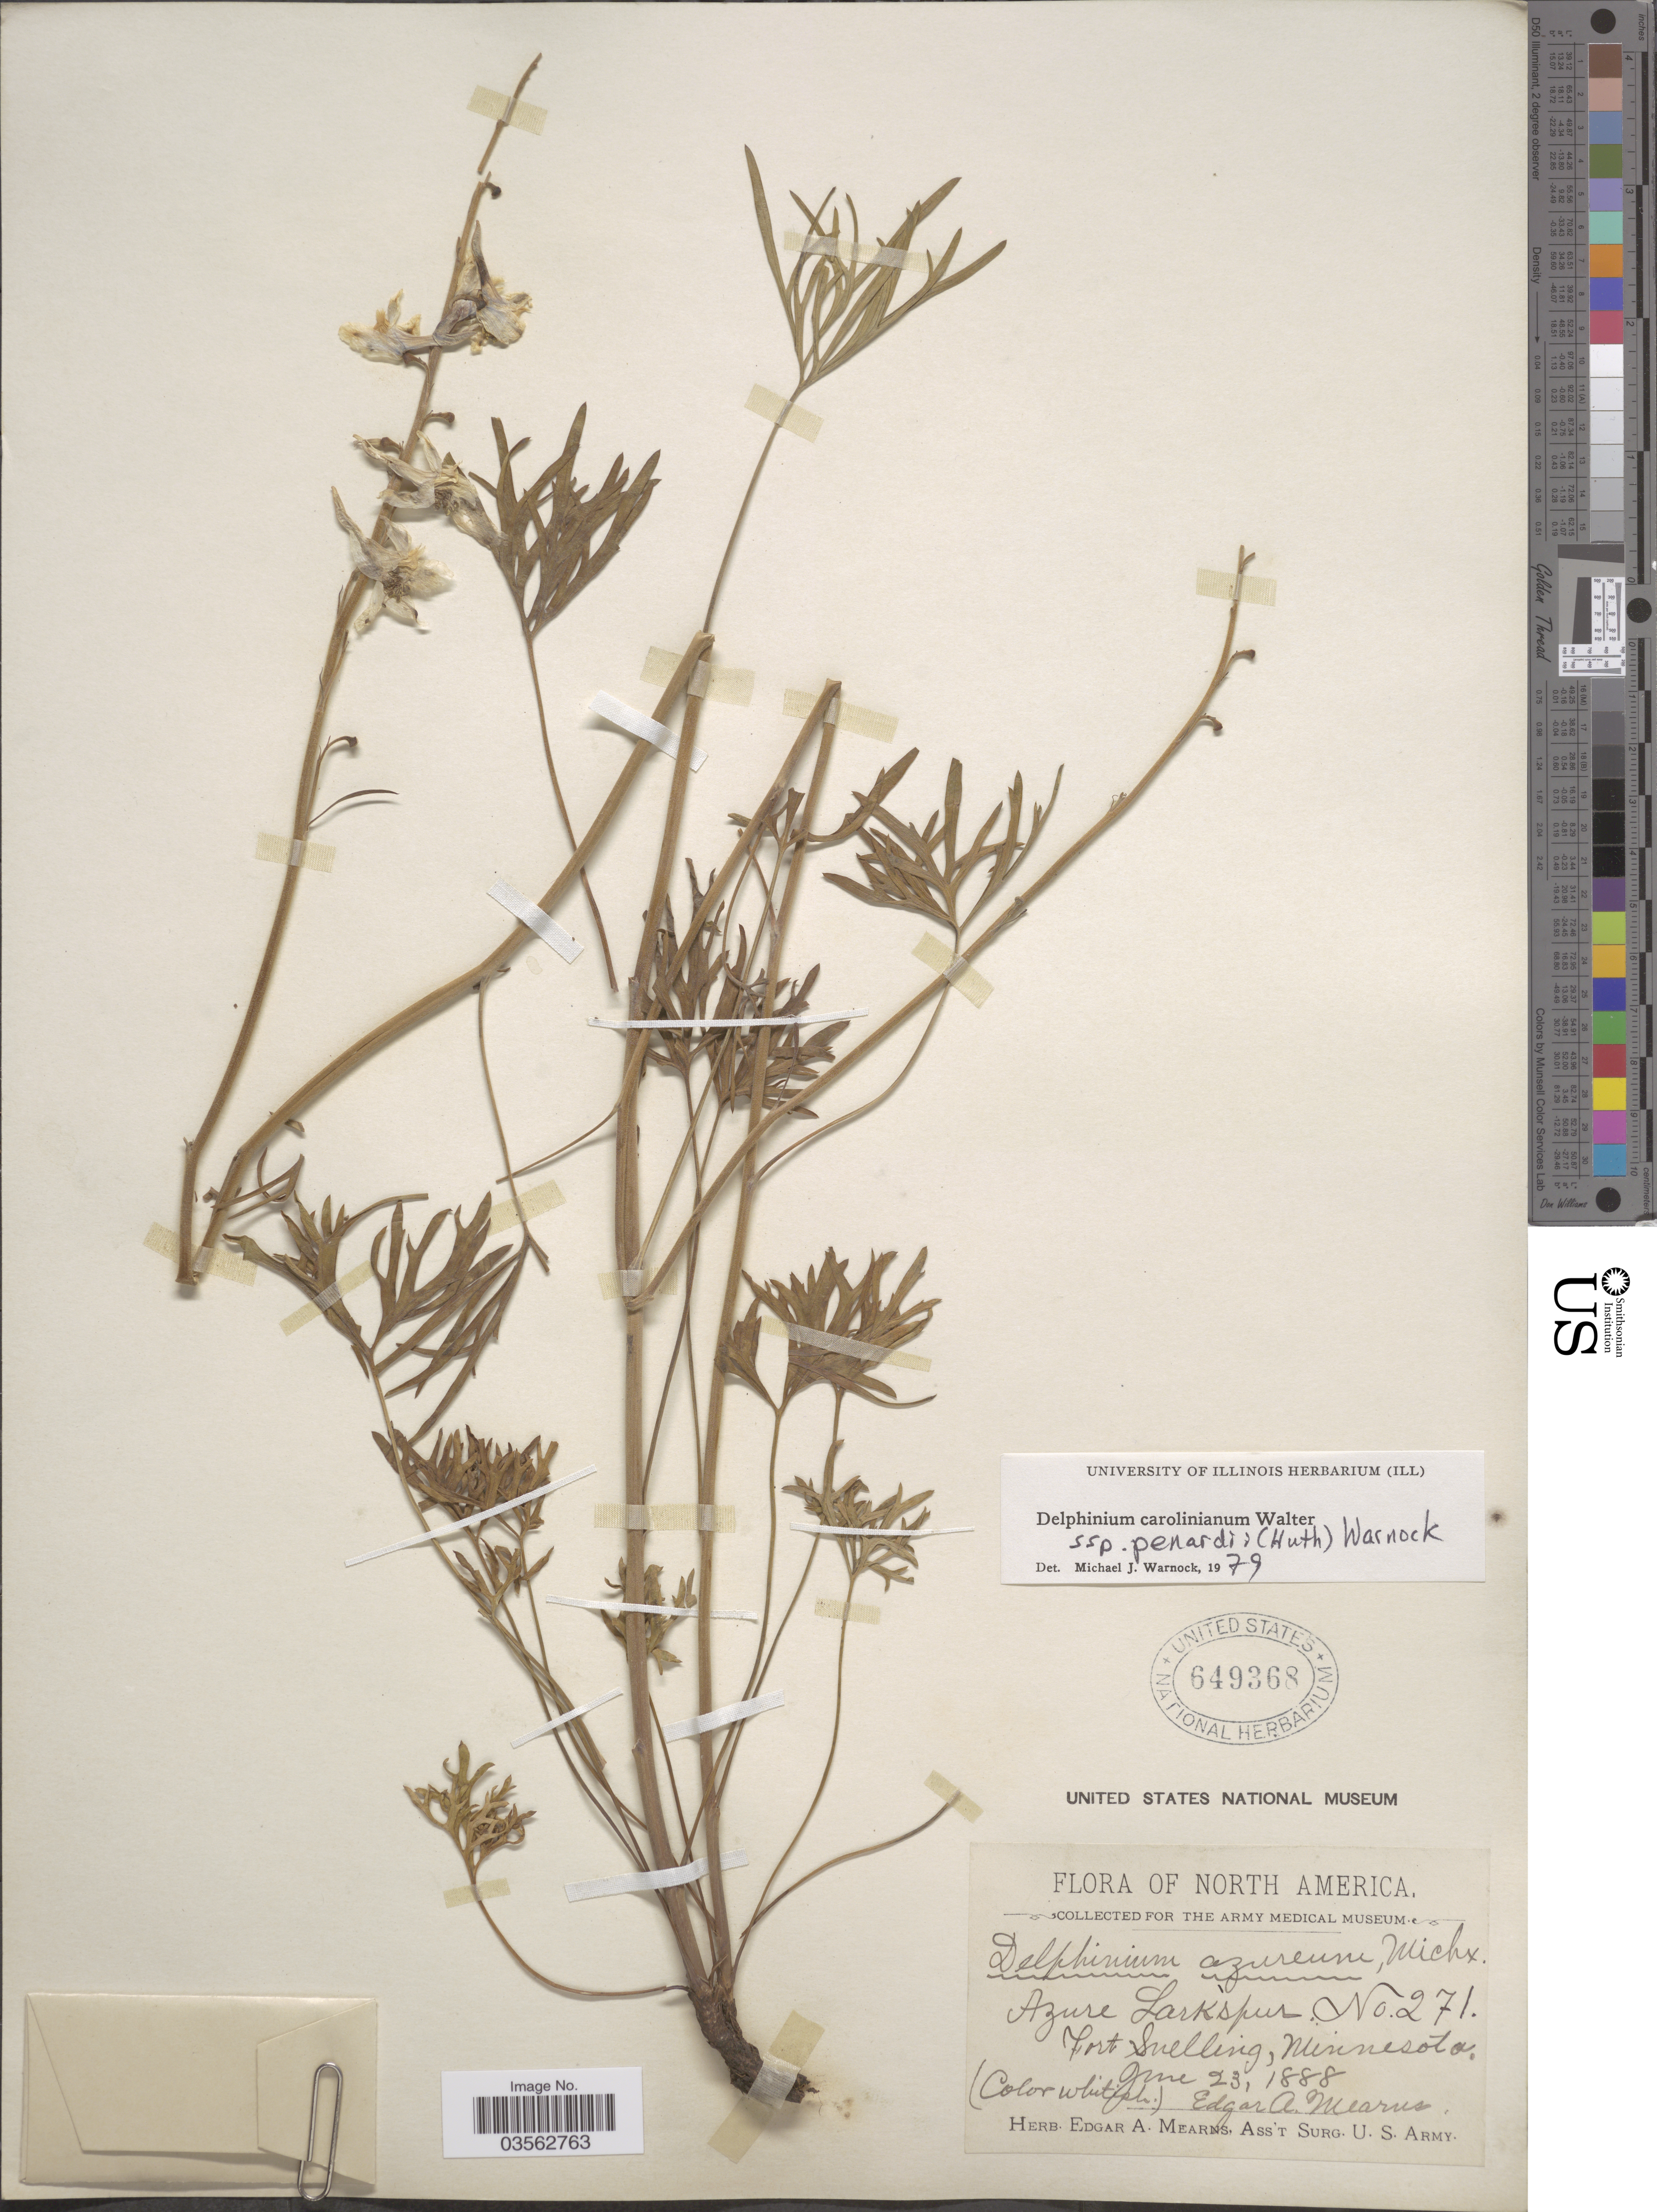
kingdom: Plantae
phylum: Tracheophyta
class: Magnoliopsida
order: Ranunculales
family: Ranunculaceae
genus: Delphinium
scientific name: Delphinium carolinianum subsp. penardii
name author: (Huth) M.J. Warnock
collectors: E. A. Mearns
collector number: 271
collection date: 1888-06-23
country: United States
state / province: Minnesota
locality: Azure Larkspur. Fort Snelling.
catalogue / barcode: US 649368